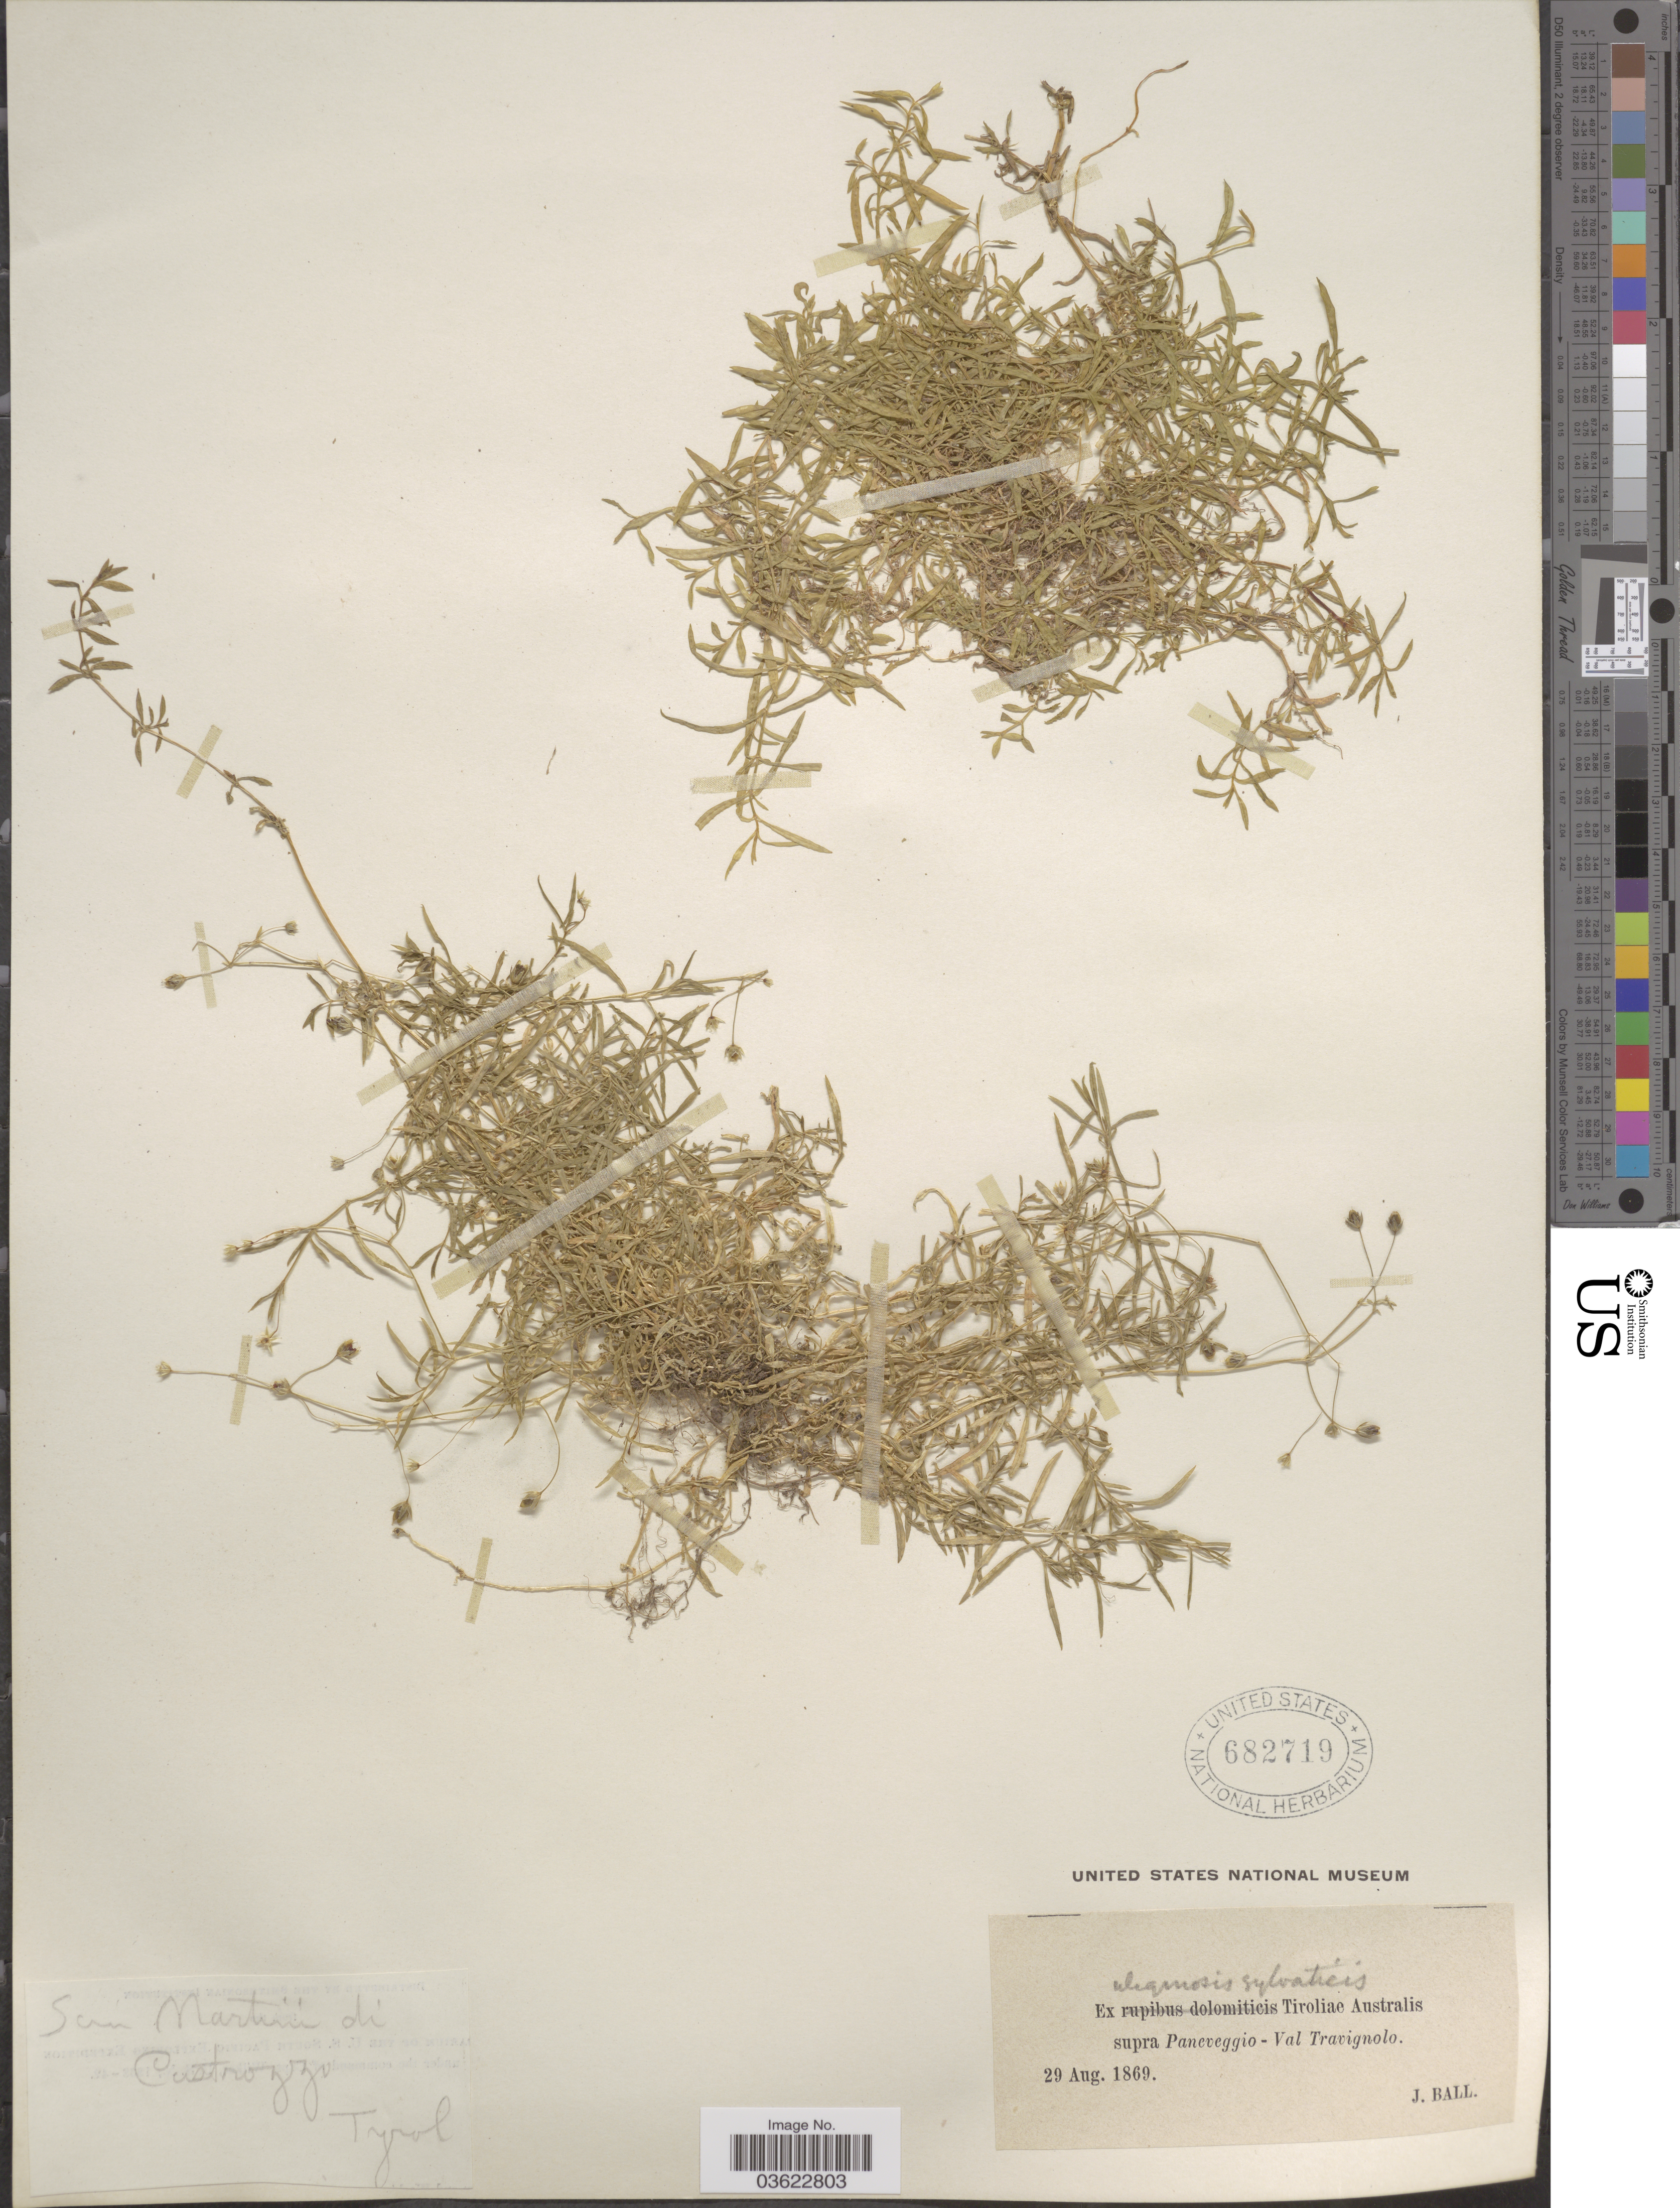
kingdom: Plantae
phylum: Tracheophyta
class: Magnoliopsida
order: Caryophyllales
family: Caryophyllaceae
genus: Arenaria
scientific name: Arenaria sp.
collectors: J. Ball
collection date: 1869-08-29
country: Italy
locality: San Martini di Castrozzo Tyrol. Ex uliginosis sylvaticis Tiroliae Australis supra Paneveggio - Val Travignolo.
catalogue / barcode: US 682719